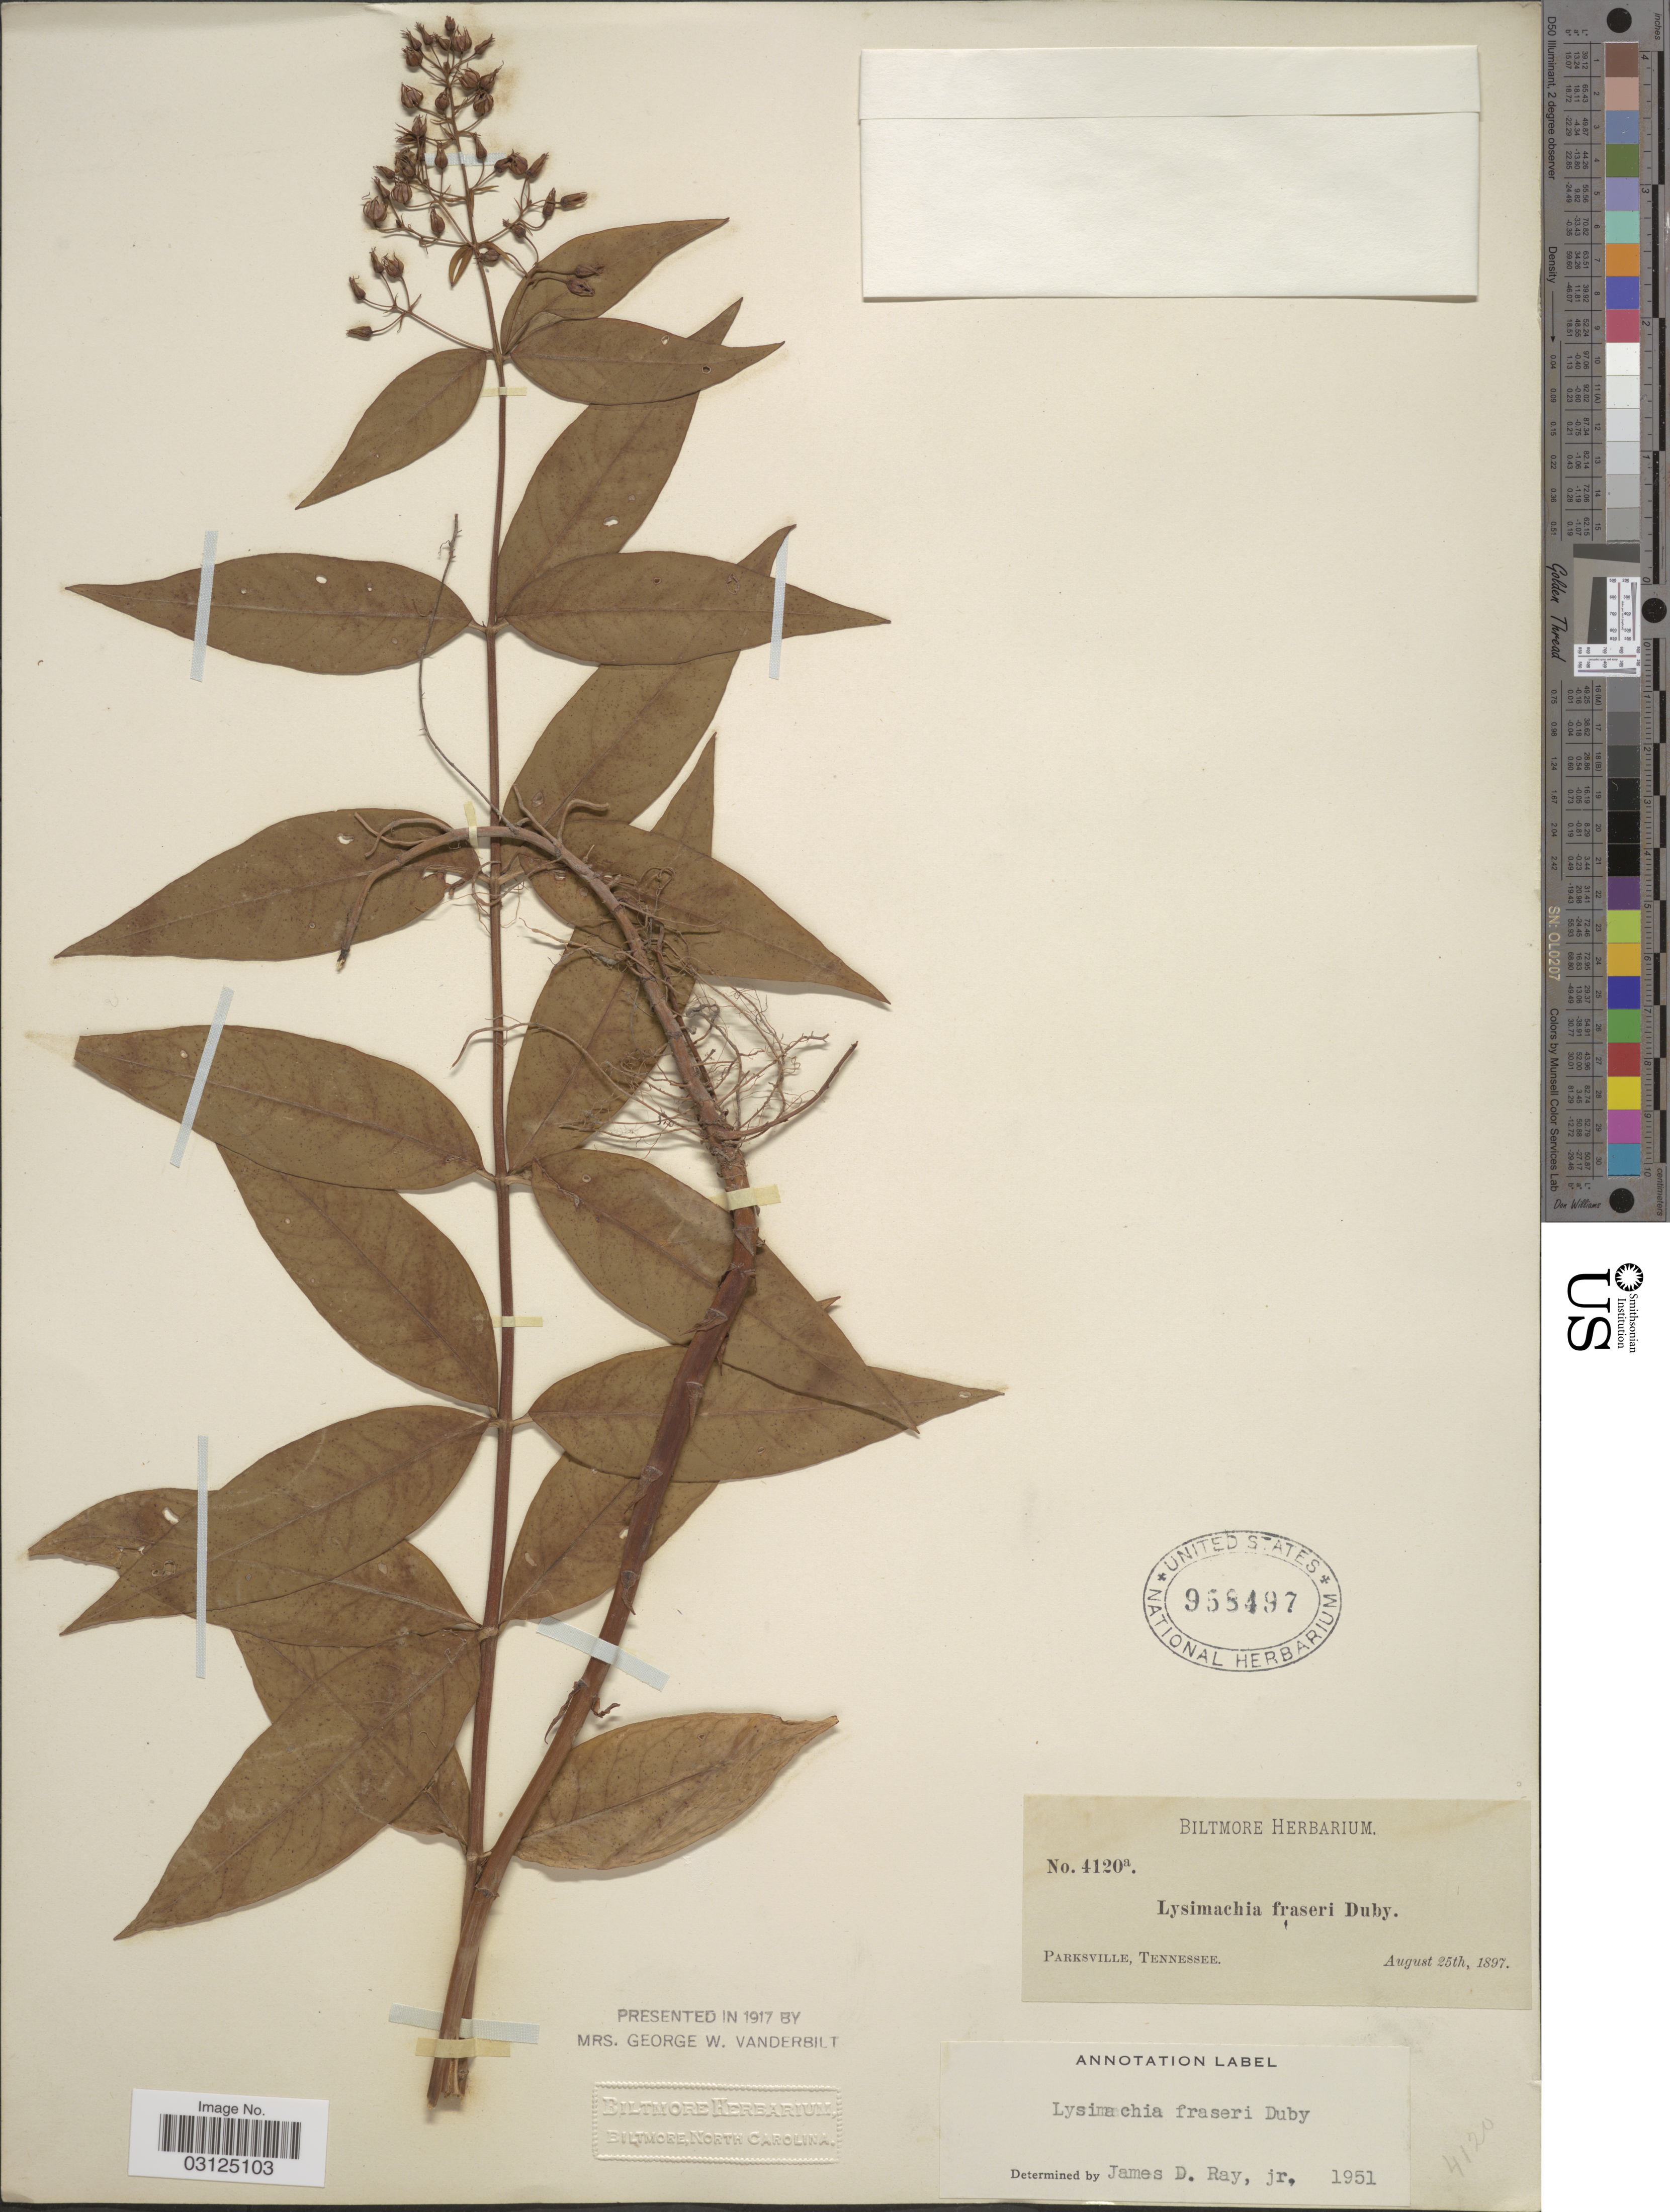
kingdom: Plantae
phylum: Tracheophyta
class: Magnoliopsida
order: Ericales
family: Primulaceae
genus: Lysimachia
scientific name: Lysimachia fraseri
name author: Duby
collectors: ex herb. Biltmore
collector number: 4120a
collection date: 1897-08-25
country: United States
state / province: Tennessee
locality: Parksville.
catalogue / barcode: US 955497